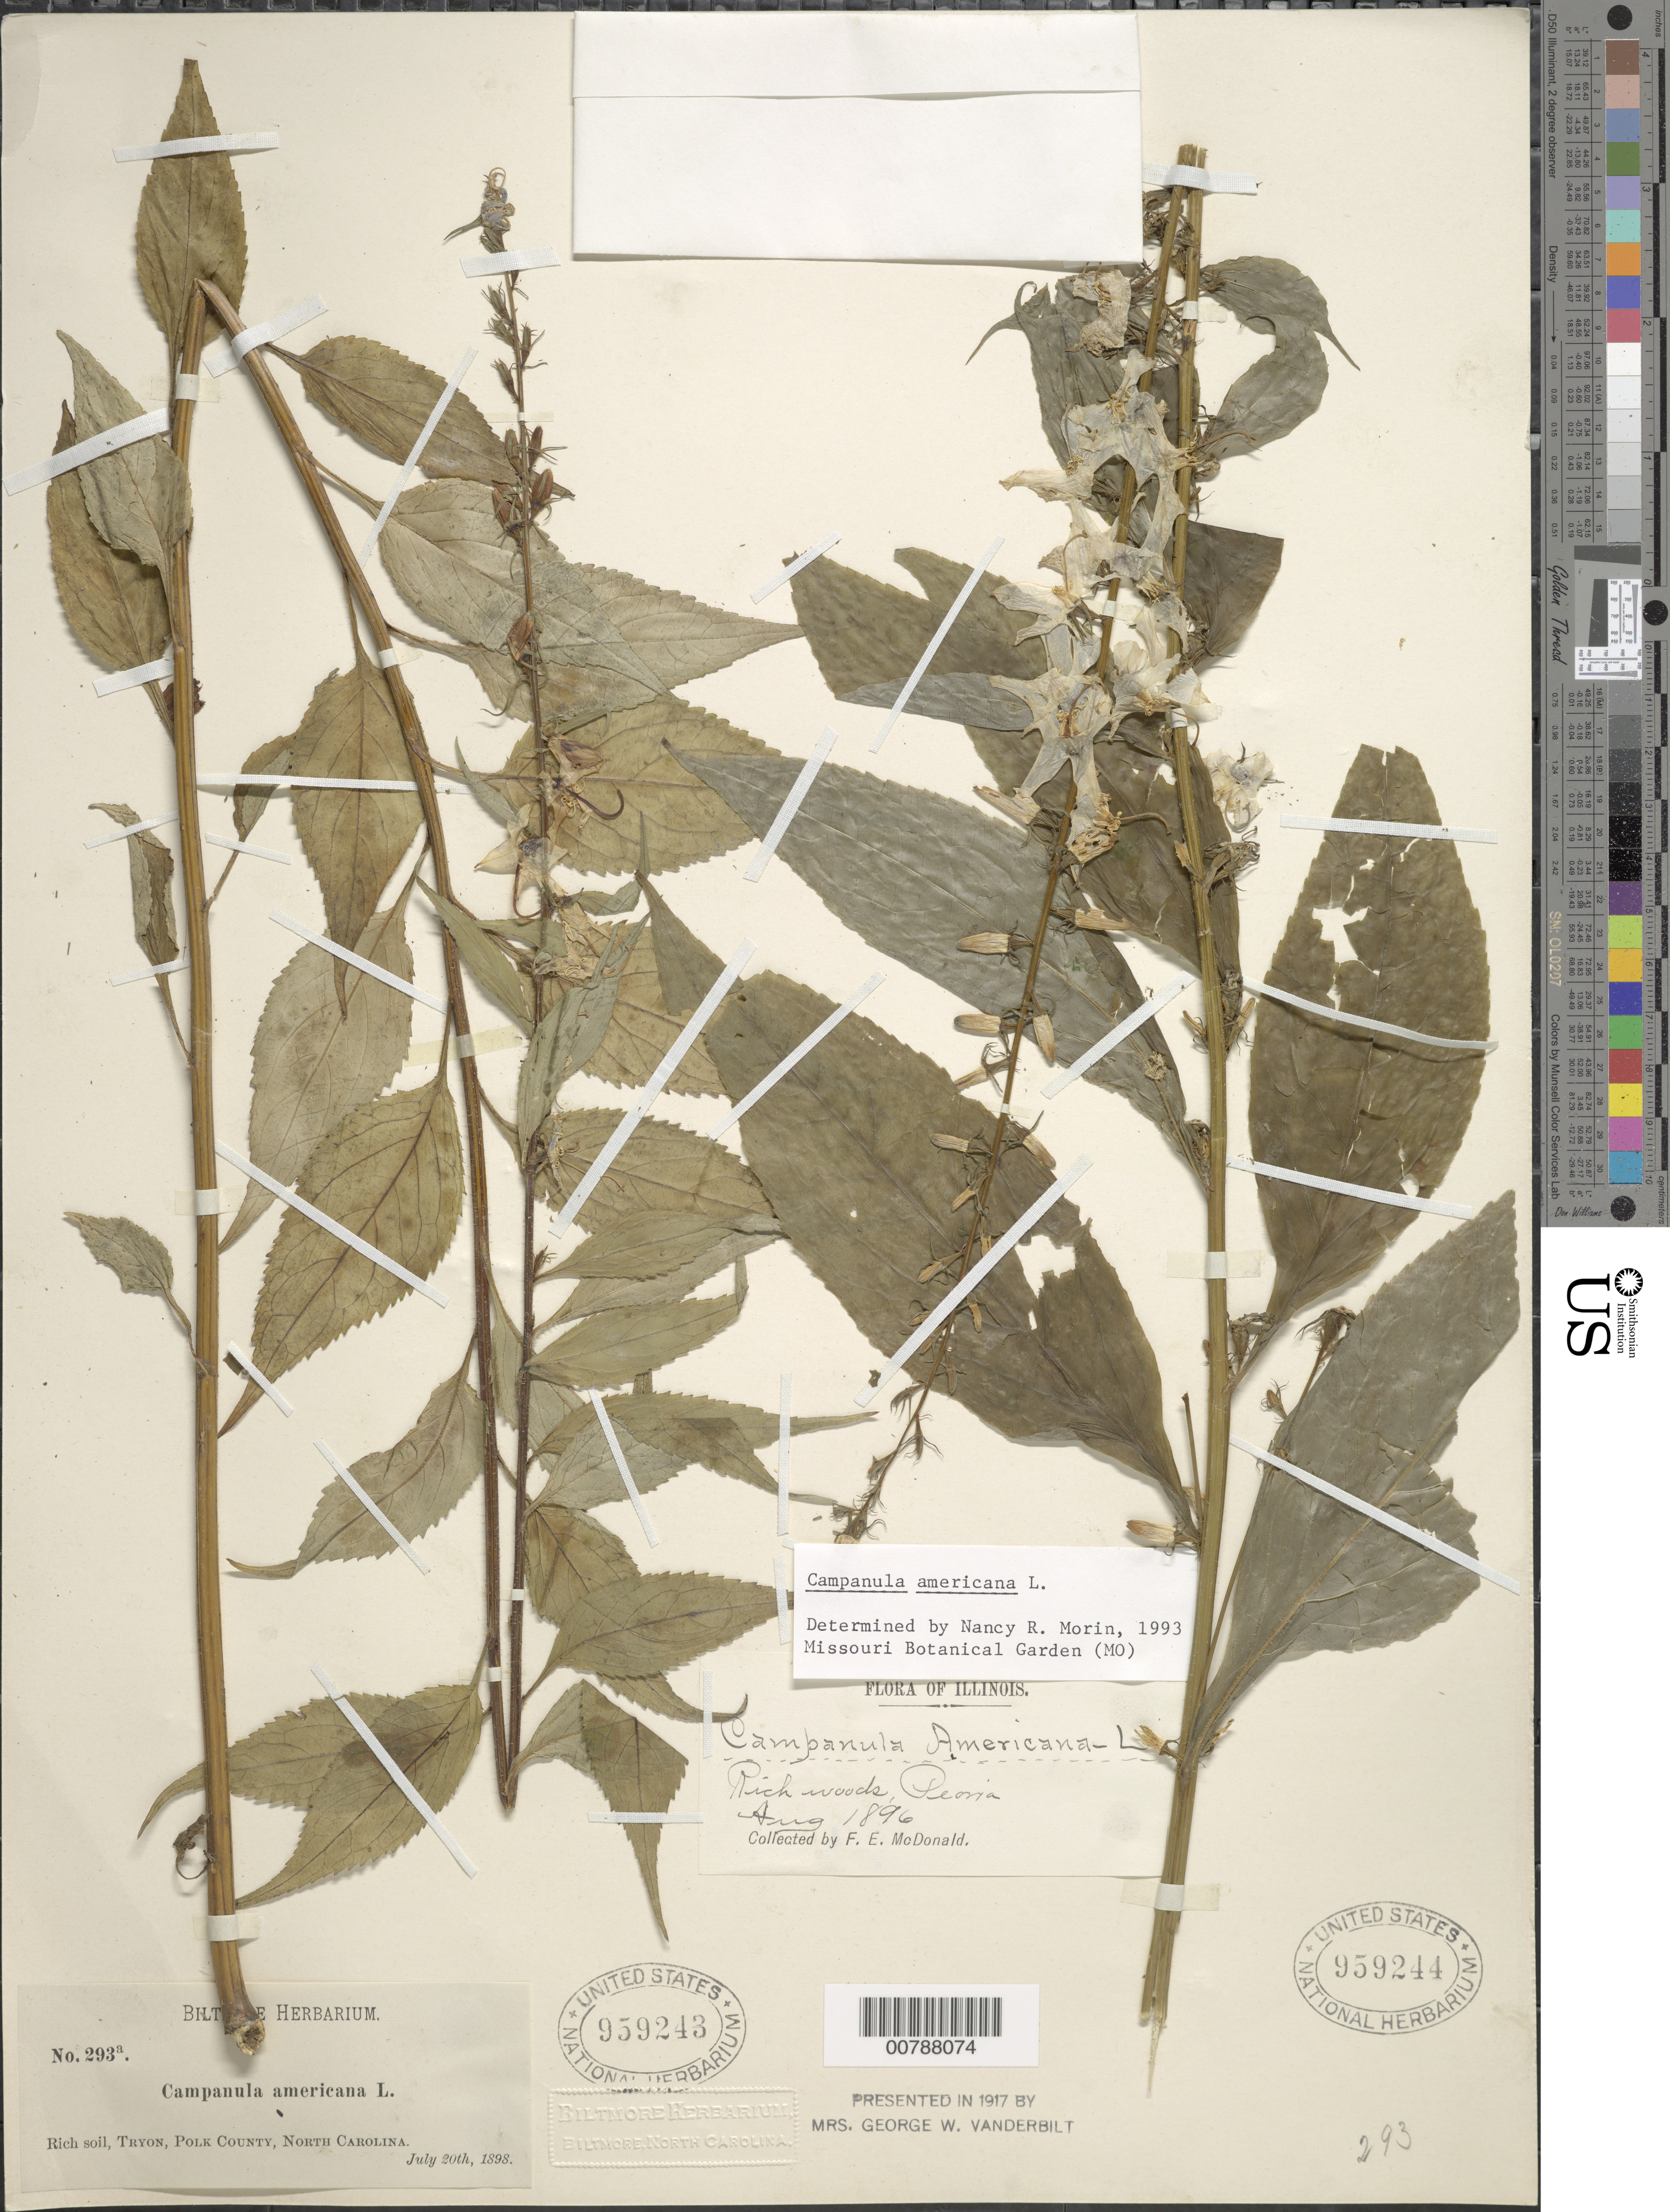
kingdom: Plantae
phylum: Tracheophyta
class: Magnoliopsida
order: Asterales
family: Campanulaceae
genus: Campanula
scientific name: Campanula americana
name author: L.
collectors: ex herb. Biltmore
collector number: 293a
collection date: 1898-07-20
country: United States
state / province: North Carolina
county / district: Polk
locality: Tryon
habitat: Rich soil.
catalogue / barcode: US 959243